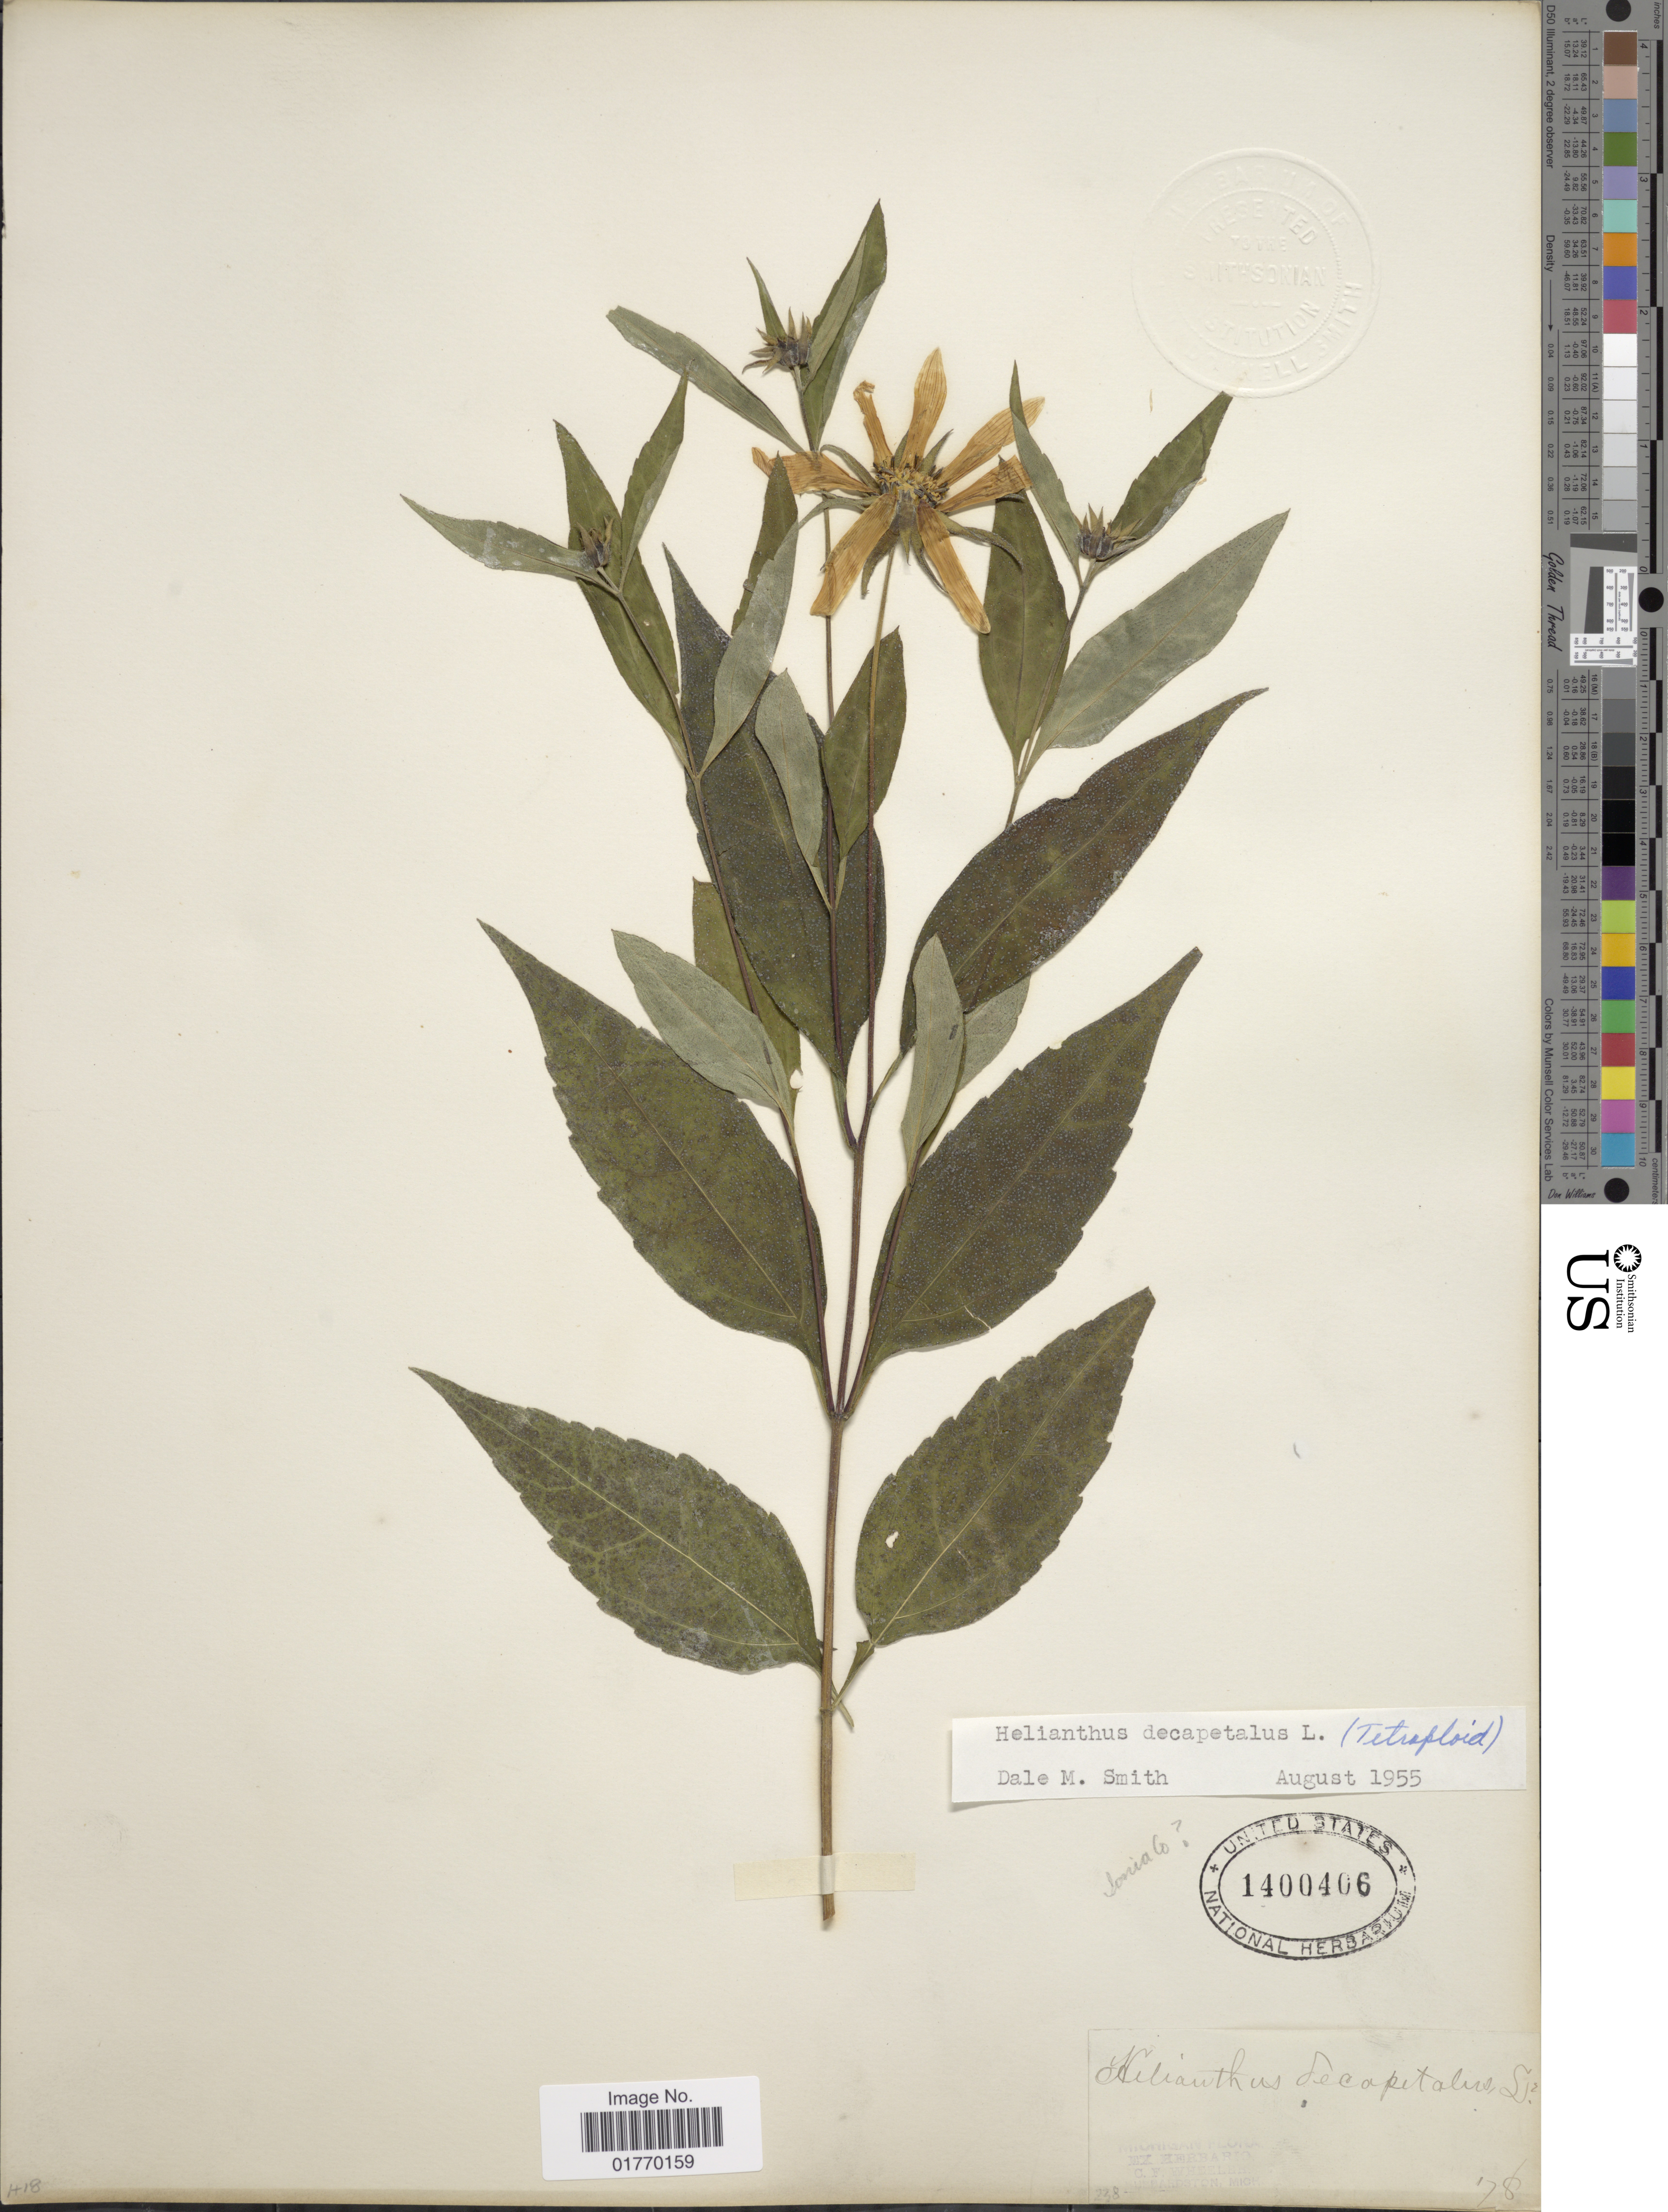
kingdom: Plantae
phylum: Tracheophyta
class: Magnoliopsida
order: Asterales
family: Asteraceae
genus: Helianthus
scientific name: Helianthus decapetalus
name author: L.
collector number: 178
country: United States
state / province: Michigan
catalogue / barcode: US 1400406